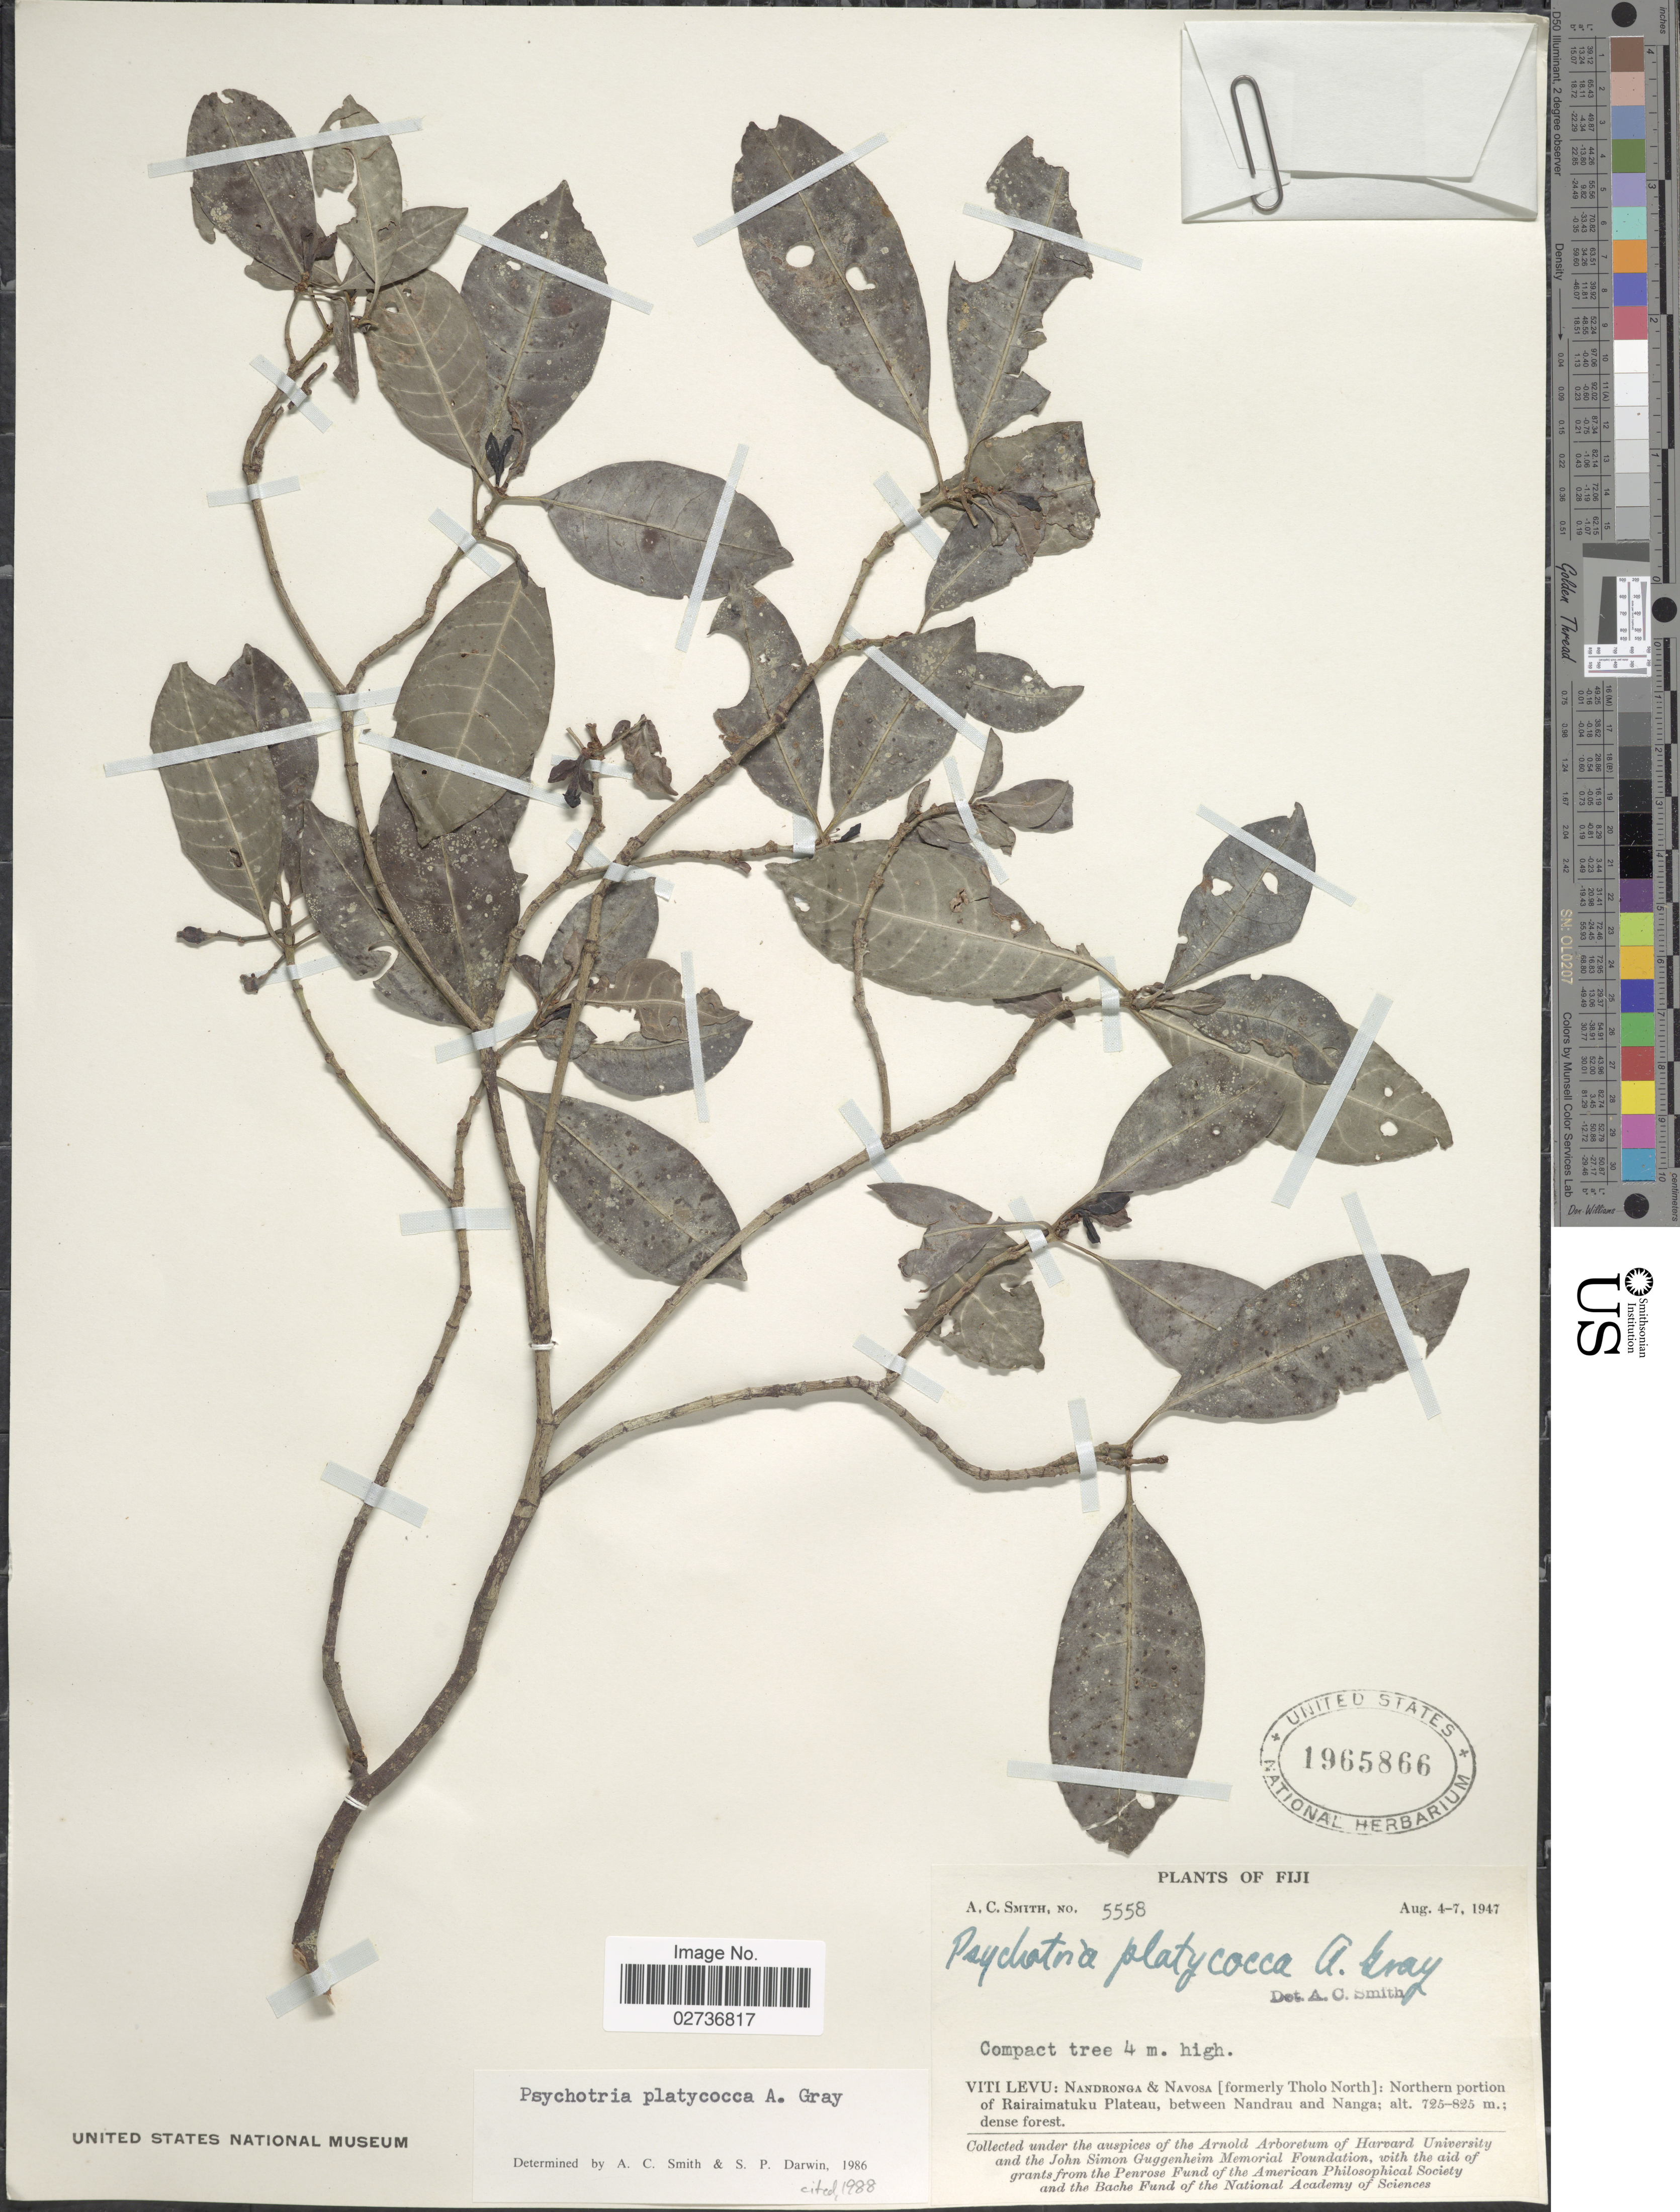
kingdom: Plantae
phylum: Tracheophyta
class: Magnoliopsida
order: Gentianales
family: Rubiaceae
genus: Psychotria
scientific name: Psychotria platycocca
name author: A. Gray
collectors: A. C. Smith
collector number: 5558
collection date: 1947-08-04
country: Fiji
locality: Viti Levu: Nandronga & Navosa [formerly Tholo North]: Northern portion of Rairaimatuku Plateau, between Nandrau and Nanga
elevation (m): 725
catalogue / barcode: US 1965866